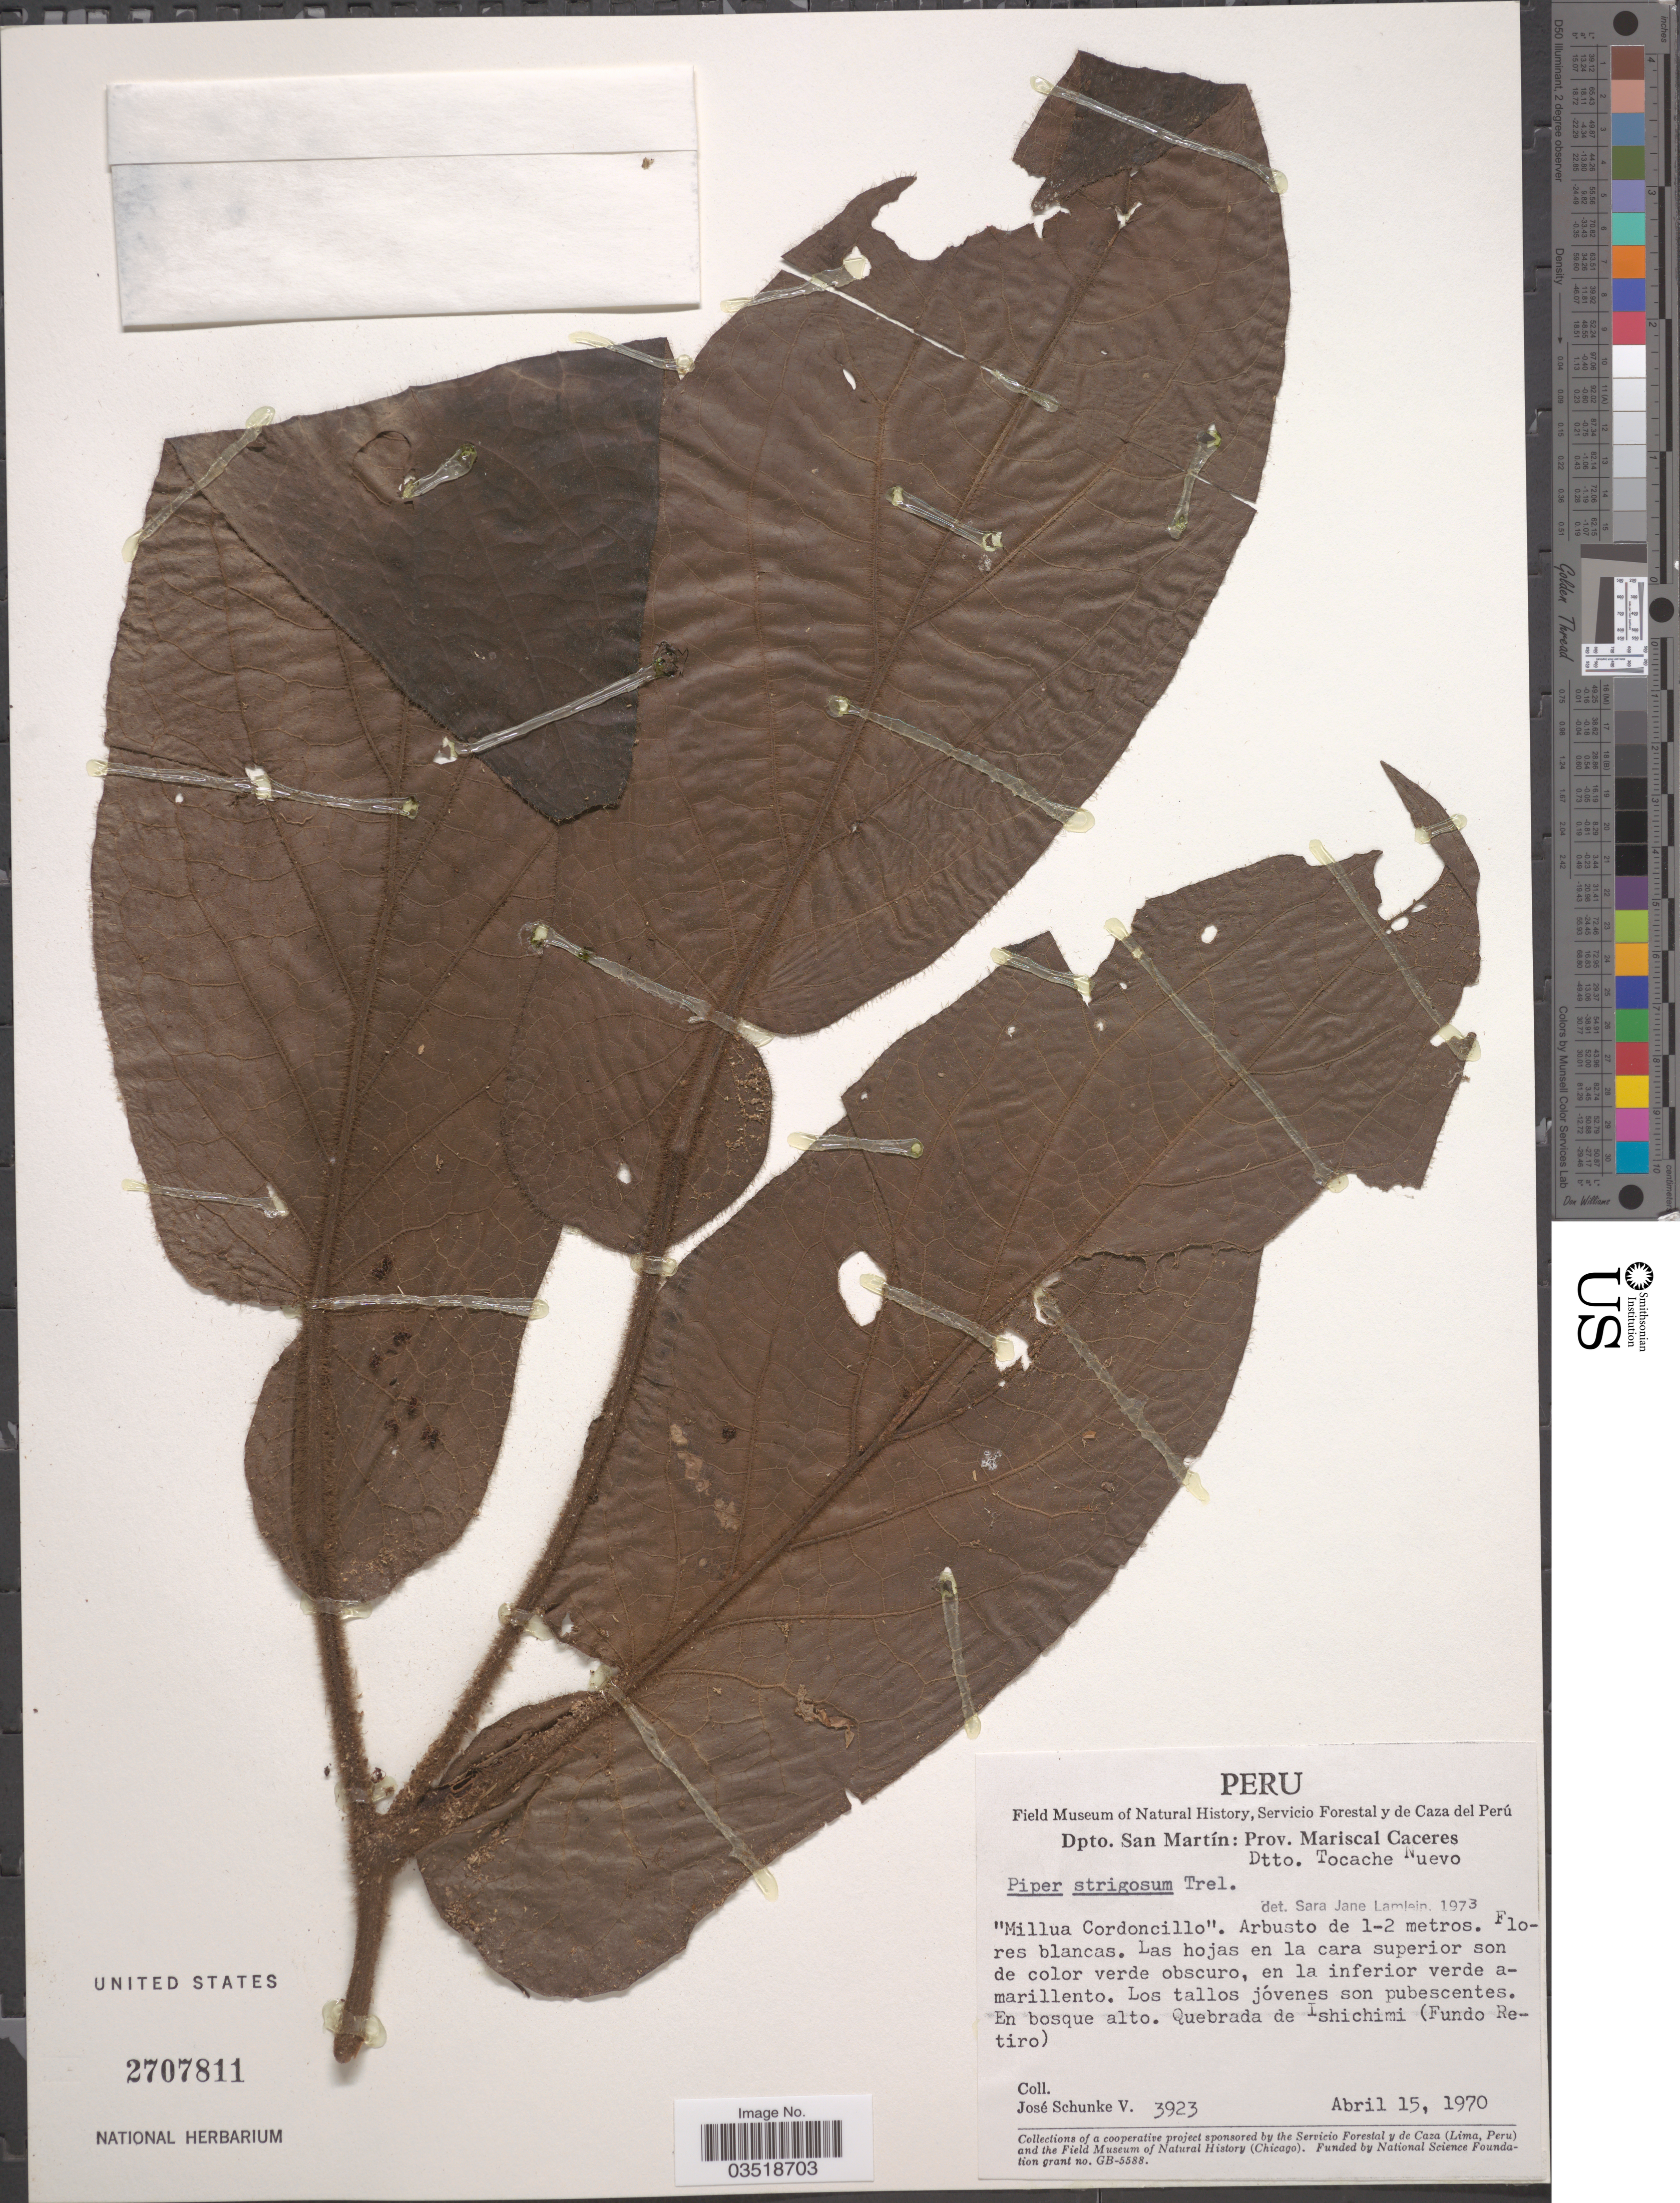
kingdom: Plantae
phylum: Tracheophyta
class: Magnoliopsida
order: Piperales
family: Piperaceae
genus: Piper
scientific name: Piper strigosum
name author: Trel. in J.F. Macbr.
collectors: J. Schunke Vigo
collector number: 3923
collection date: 1970-04-15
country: Peru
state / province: San Martín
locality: Dpto. San Martín: Prov. Mariscal Caceres. Dtto. Tocache Nuevo. Los tallos jóvenes son pubescentes. En bosque alto. Quebrada de Ishichimi (Fundo Retiro).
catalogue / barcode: US 2707811